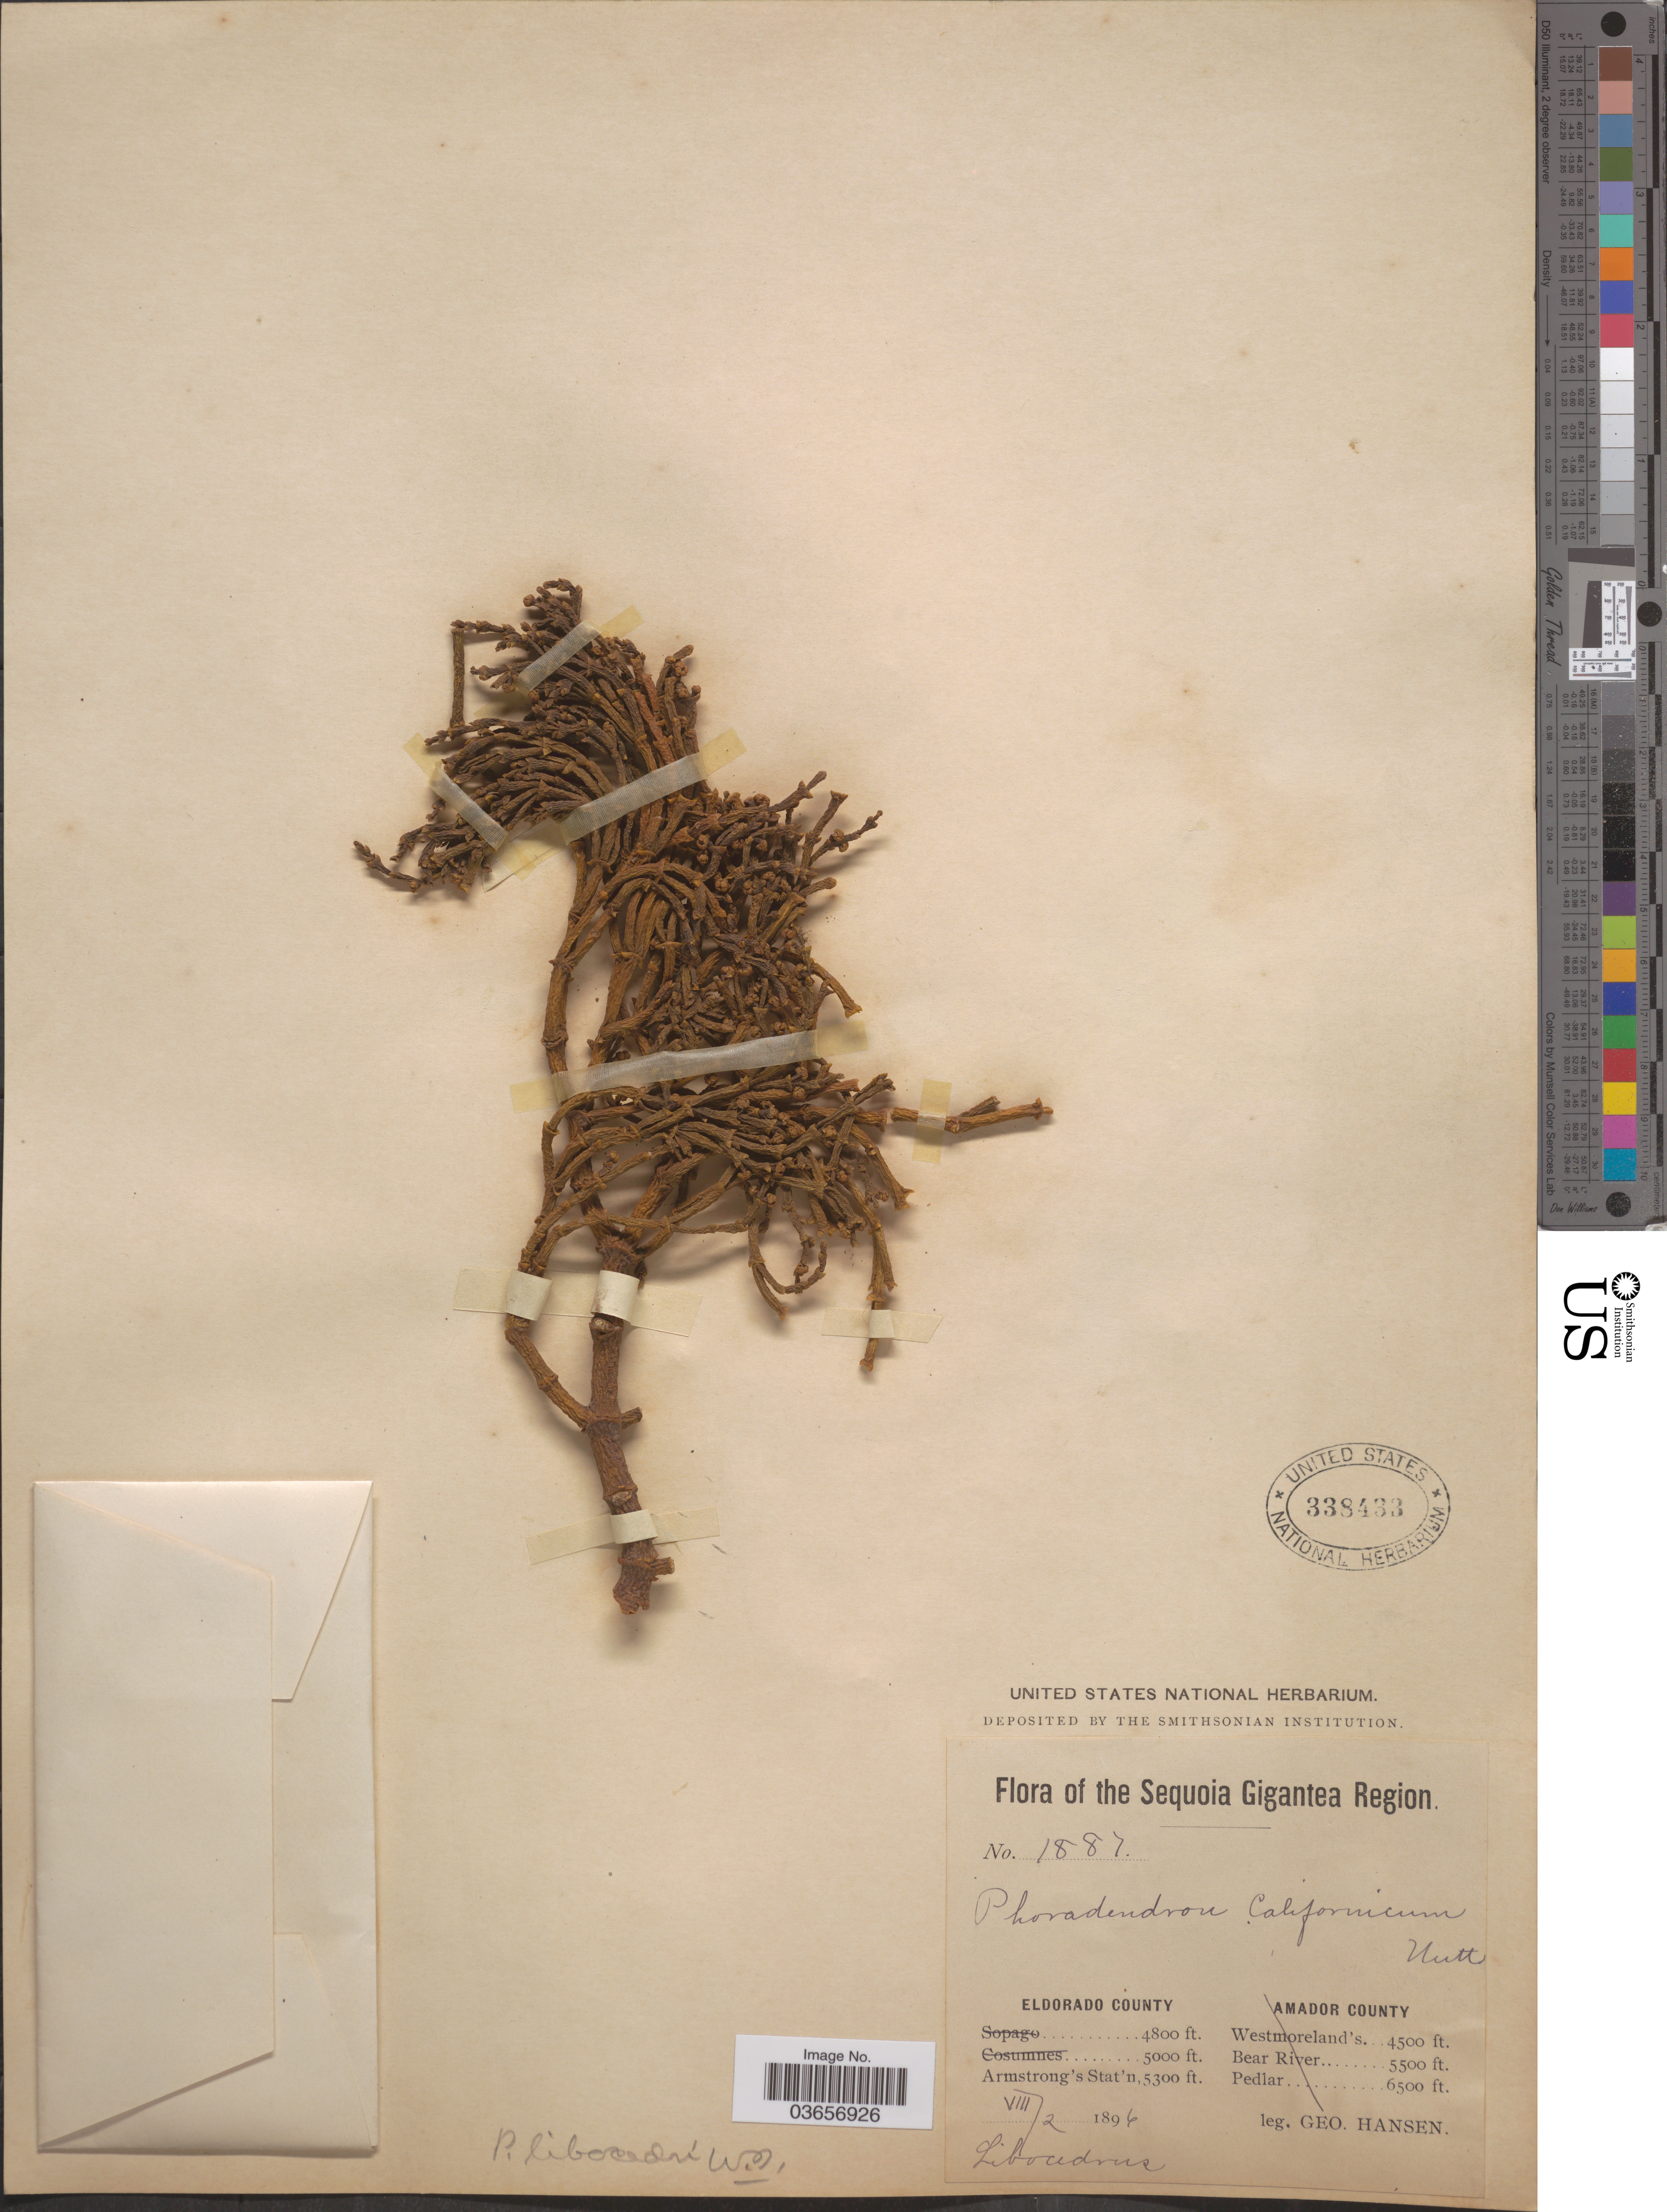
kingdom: Plantae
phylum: Tracheophyta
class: Magnoliopsida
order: Santalales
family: Viscaceae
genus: Phoradendron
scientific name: Phoradendron libocedri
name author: (Engelm.) Howell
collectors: G. Hansen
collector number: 1887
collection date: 1896-08-02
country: United States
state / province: California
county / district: El Dorado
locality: Sequoia Gigantea Region. Eldorado County. Armstrong's Stat'n.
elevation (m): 1615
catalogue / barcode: US 338433